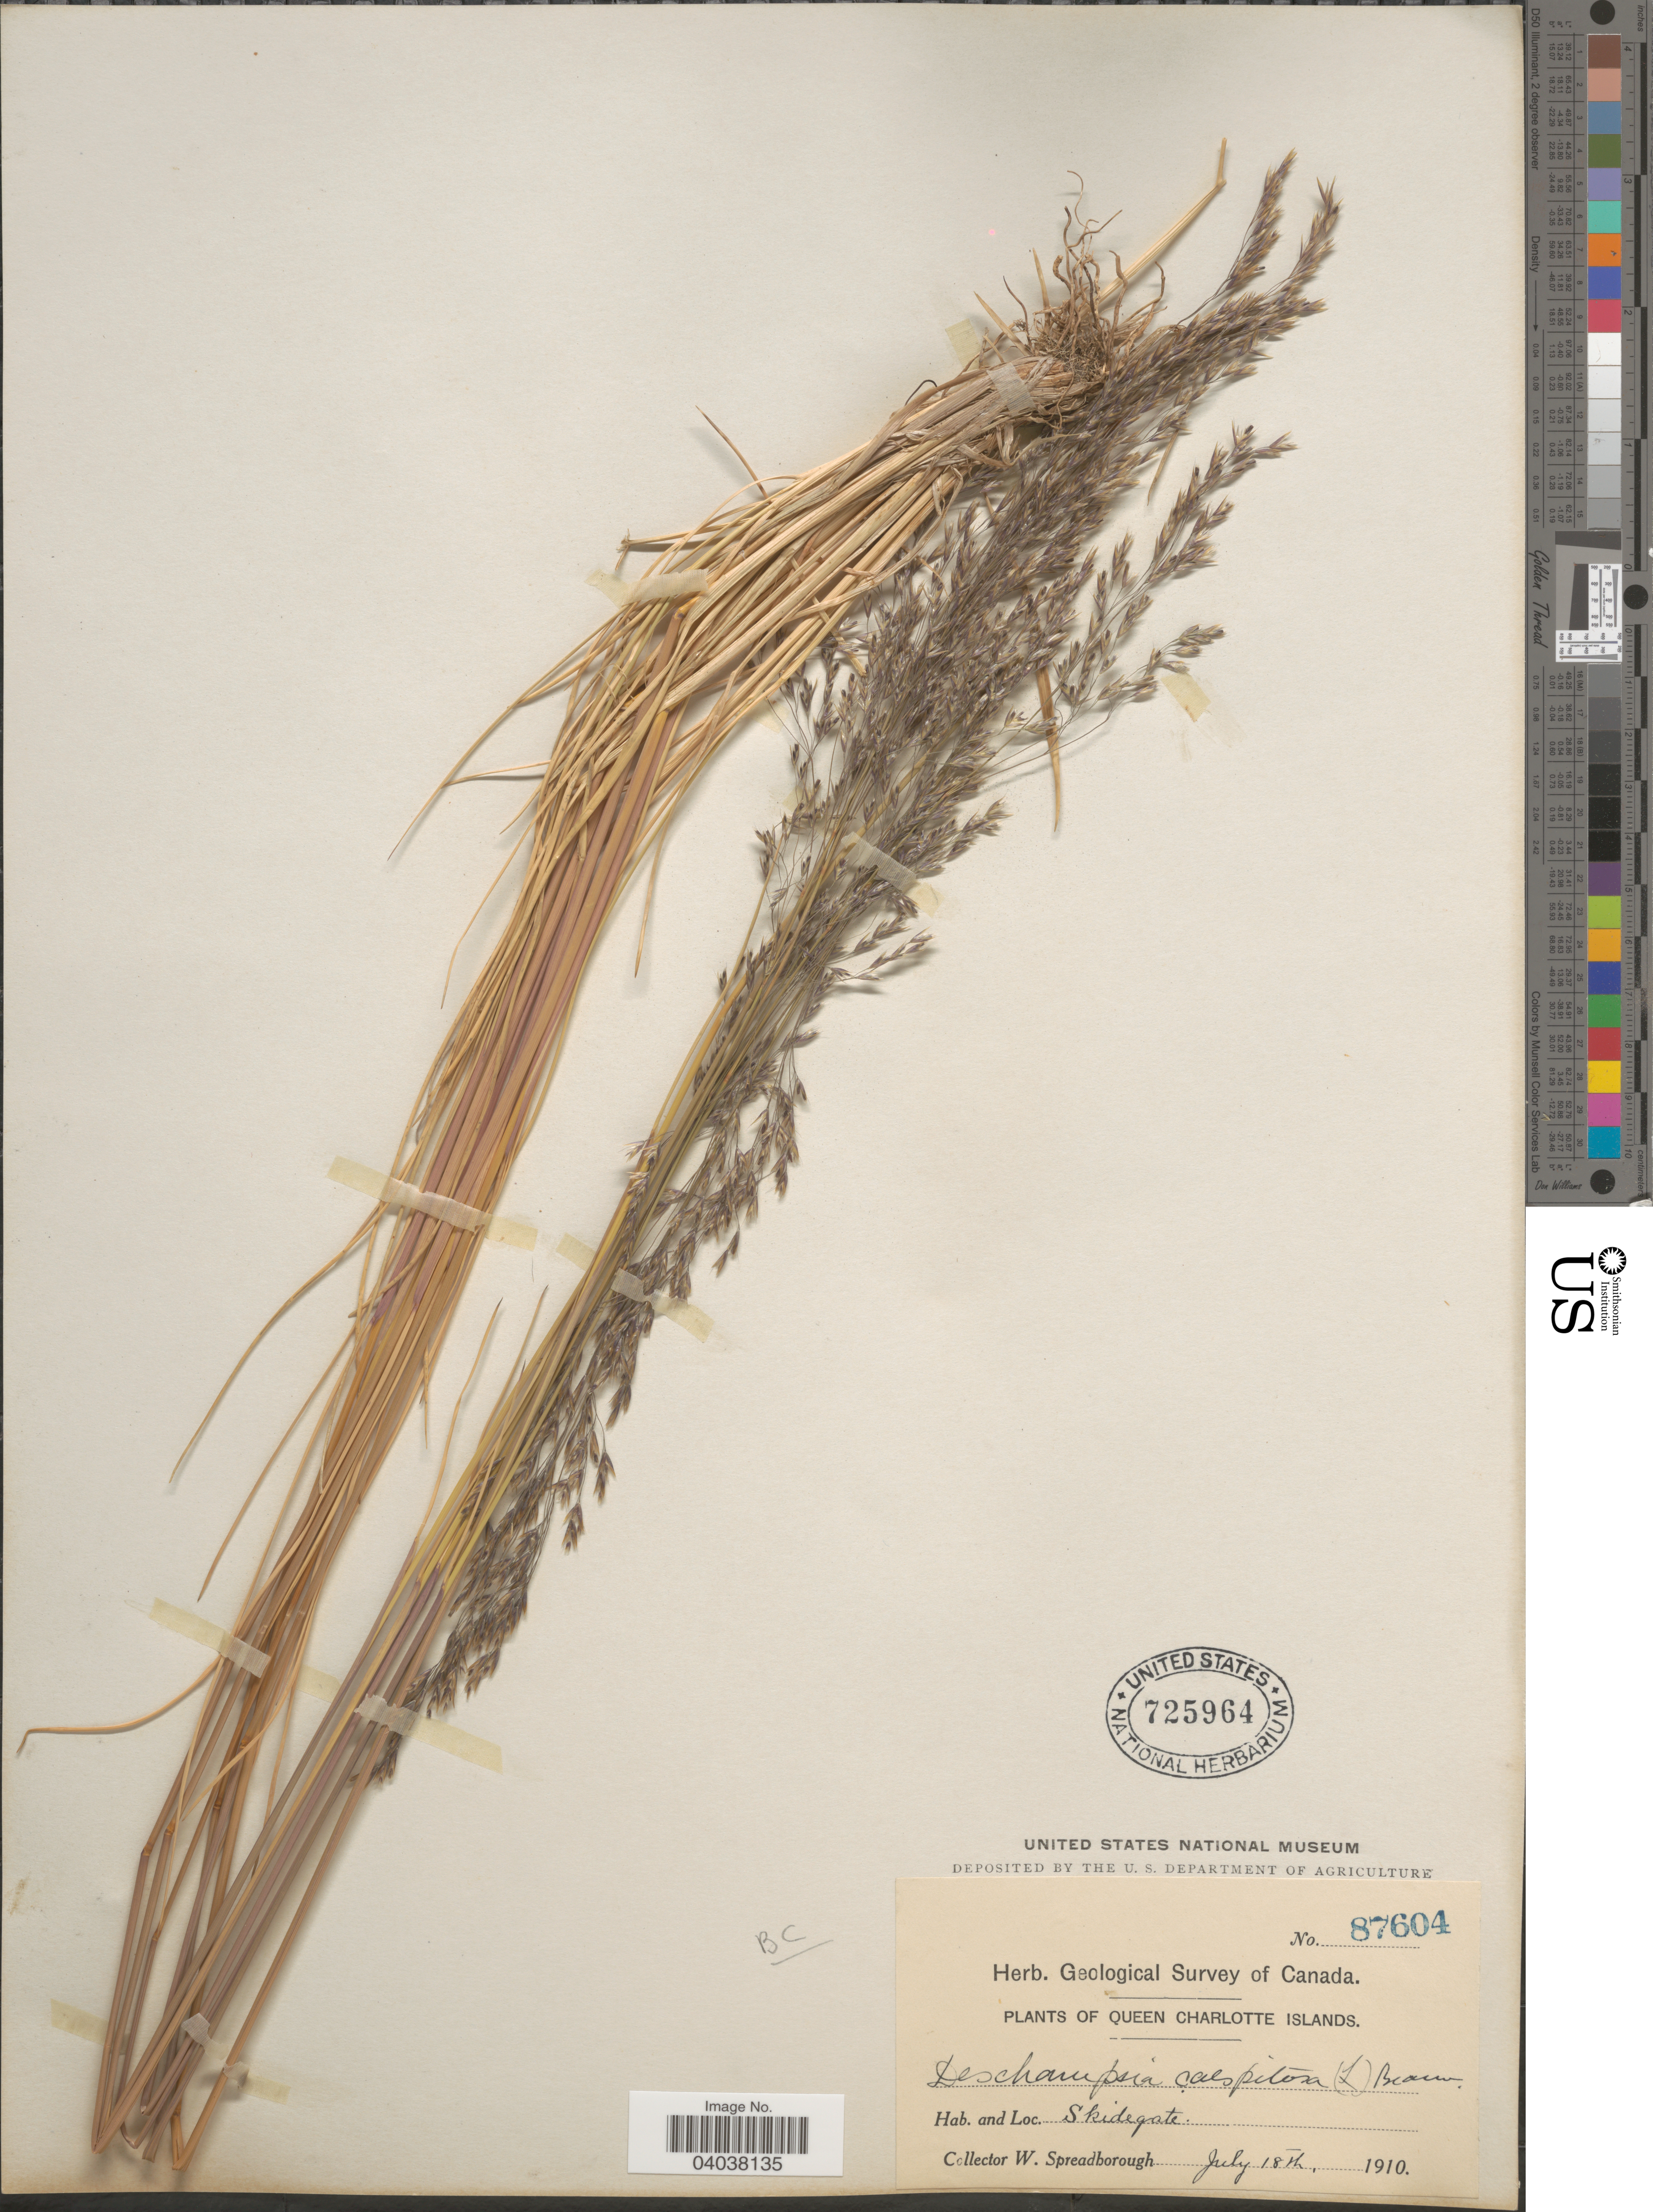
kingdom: Plantae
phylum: Tracheophyta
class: Liliopsida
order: Poales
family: Poaceae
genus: Deschampsia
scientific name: Deschampsia cespitosa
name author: (L.) P. Beauv.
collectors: W. Spreadborough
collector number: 87604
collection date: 1910-07-18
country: Canada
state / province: British Columbia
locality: Queen Charlotte Islands. Skidegate.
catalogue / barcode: US 725964